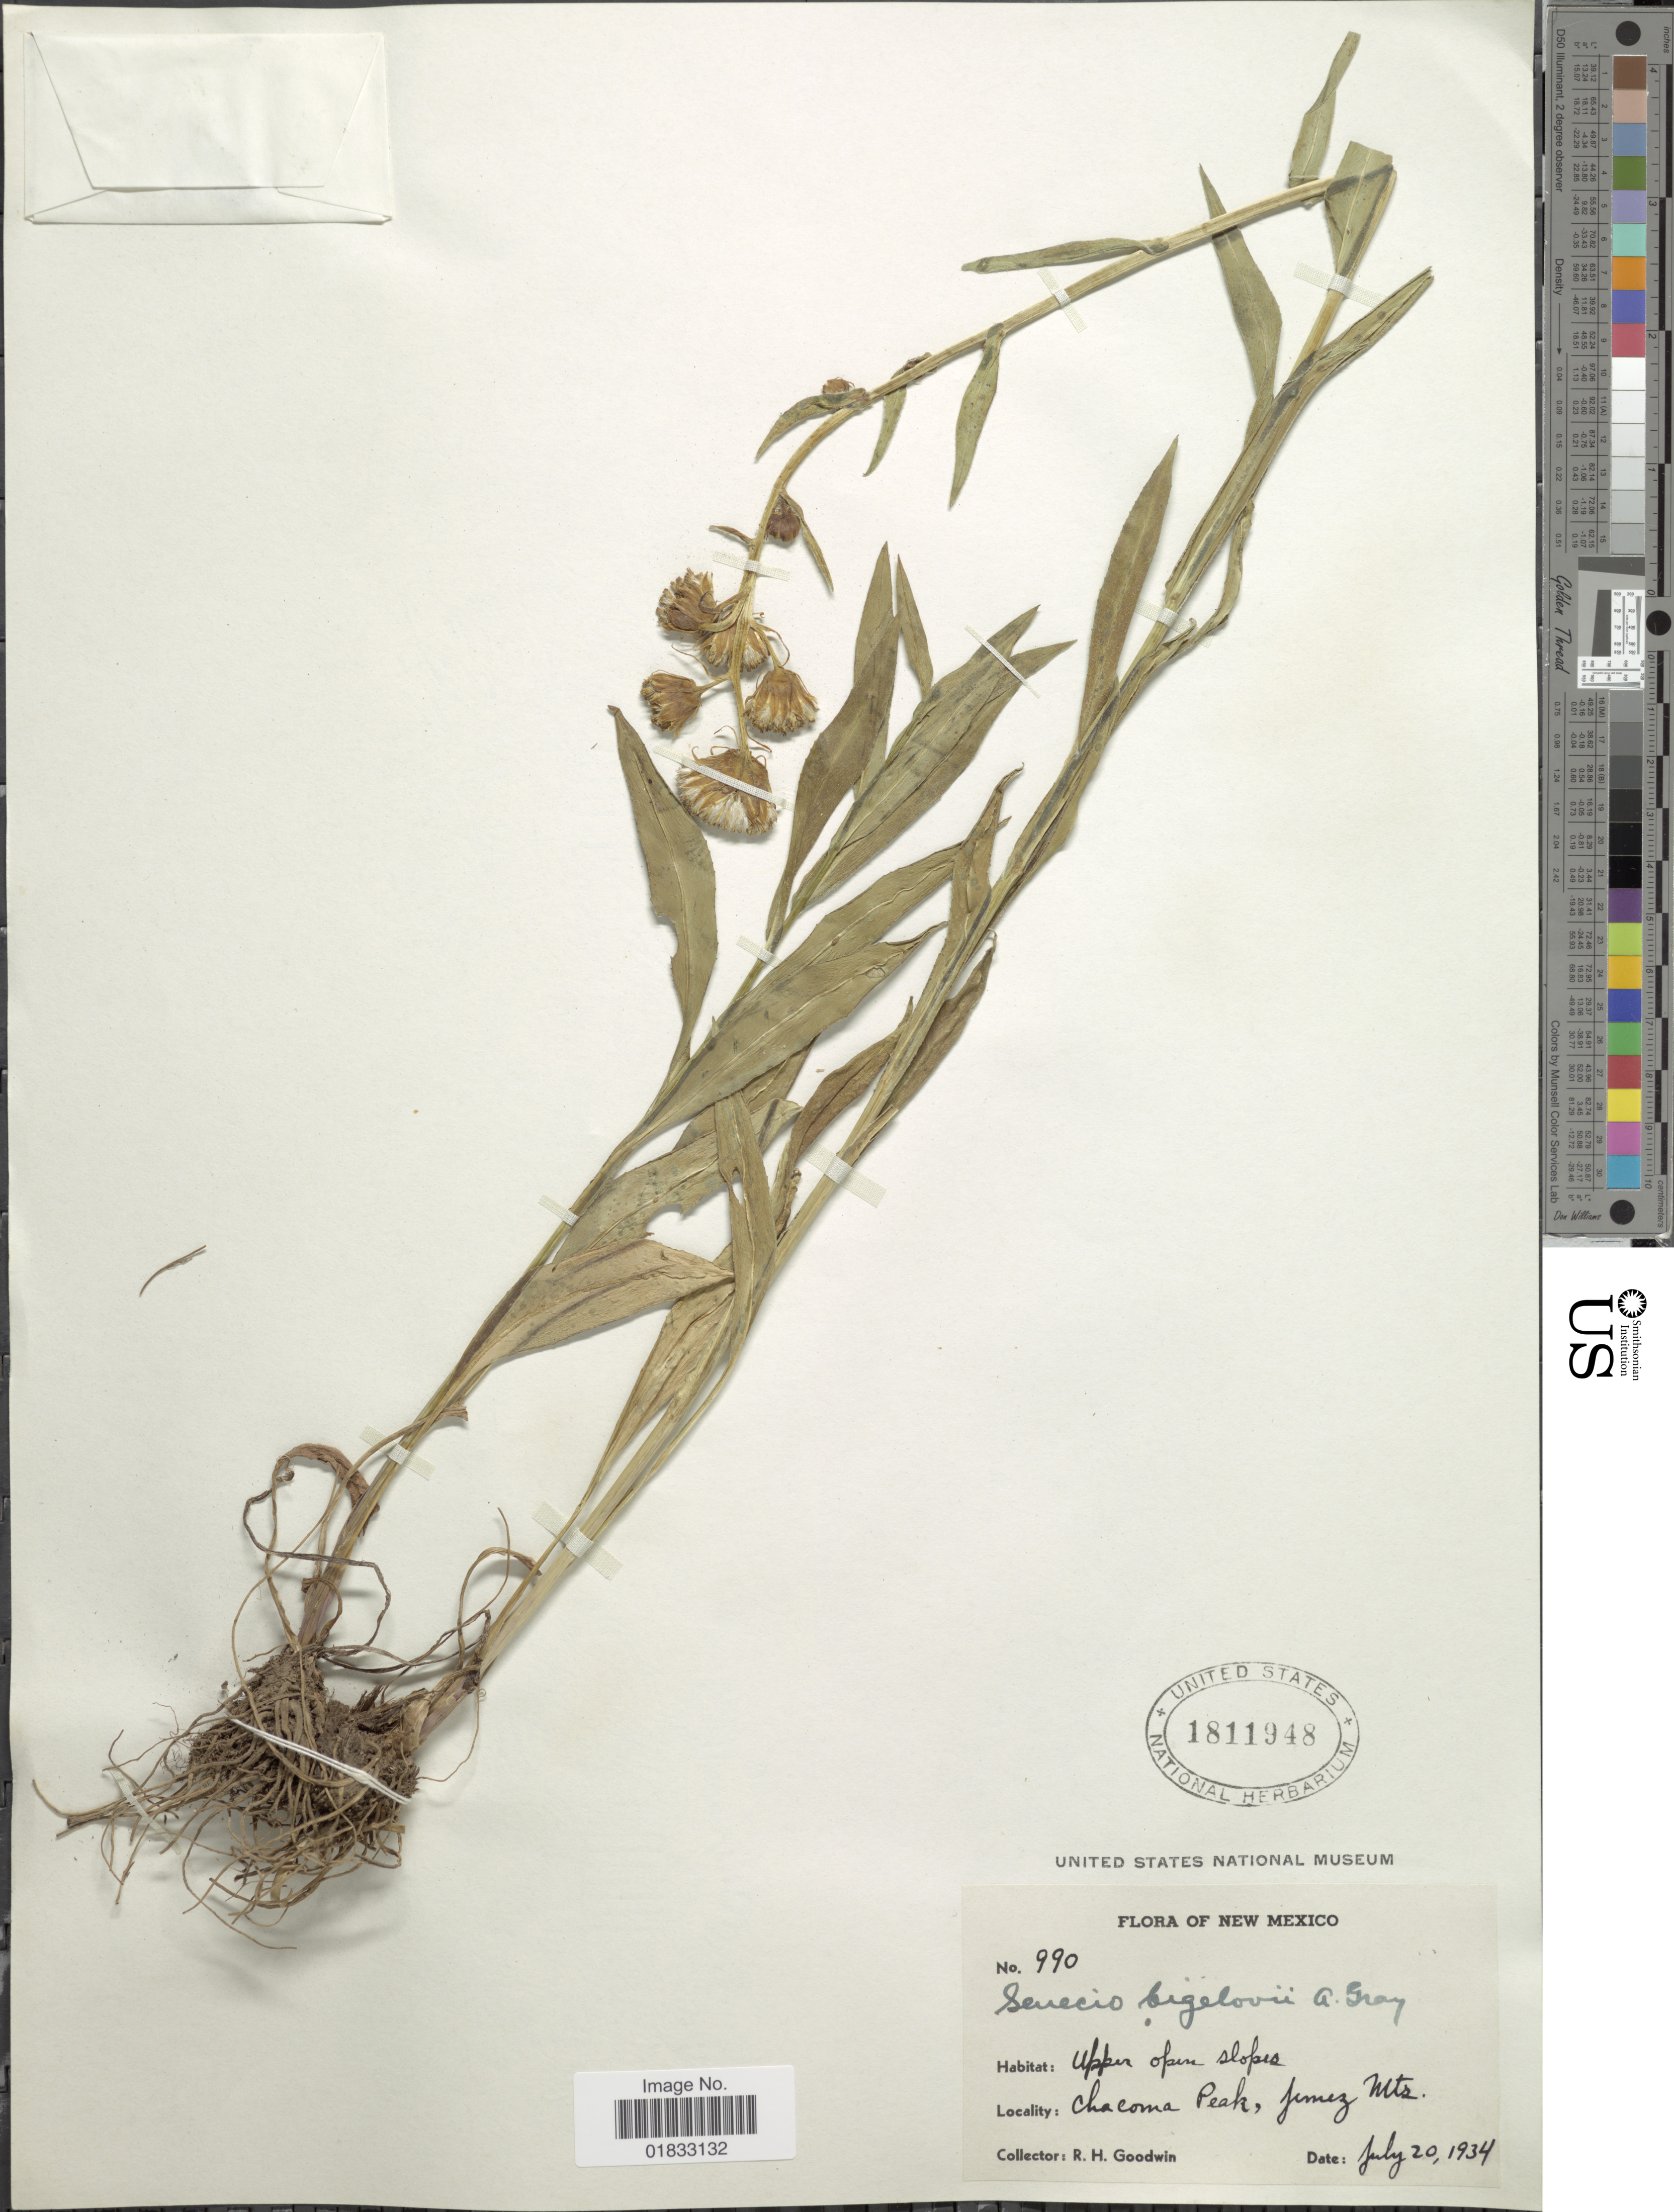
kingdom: Plantae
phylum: Tracheophyta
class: Magnoliopsida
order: Asterales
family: Asteraceae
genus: Senecio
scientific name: Senecio bigelovii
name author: A. Gray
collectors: R. Goodwin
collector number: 990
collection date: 1934-07-20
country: United States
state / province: New Mexico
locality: Chacoma Peak, Jemez Mts.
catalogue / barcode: US 1811948